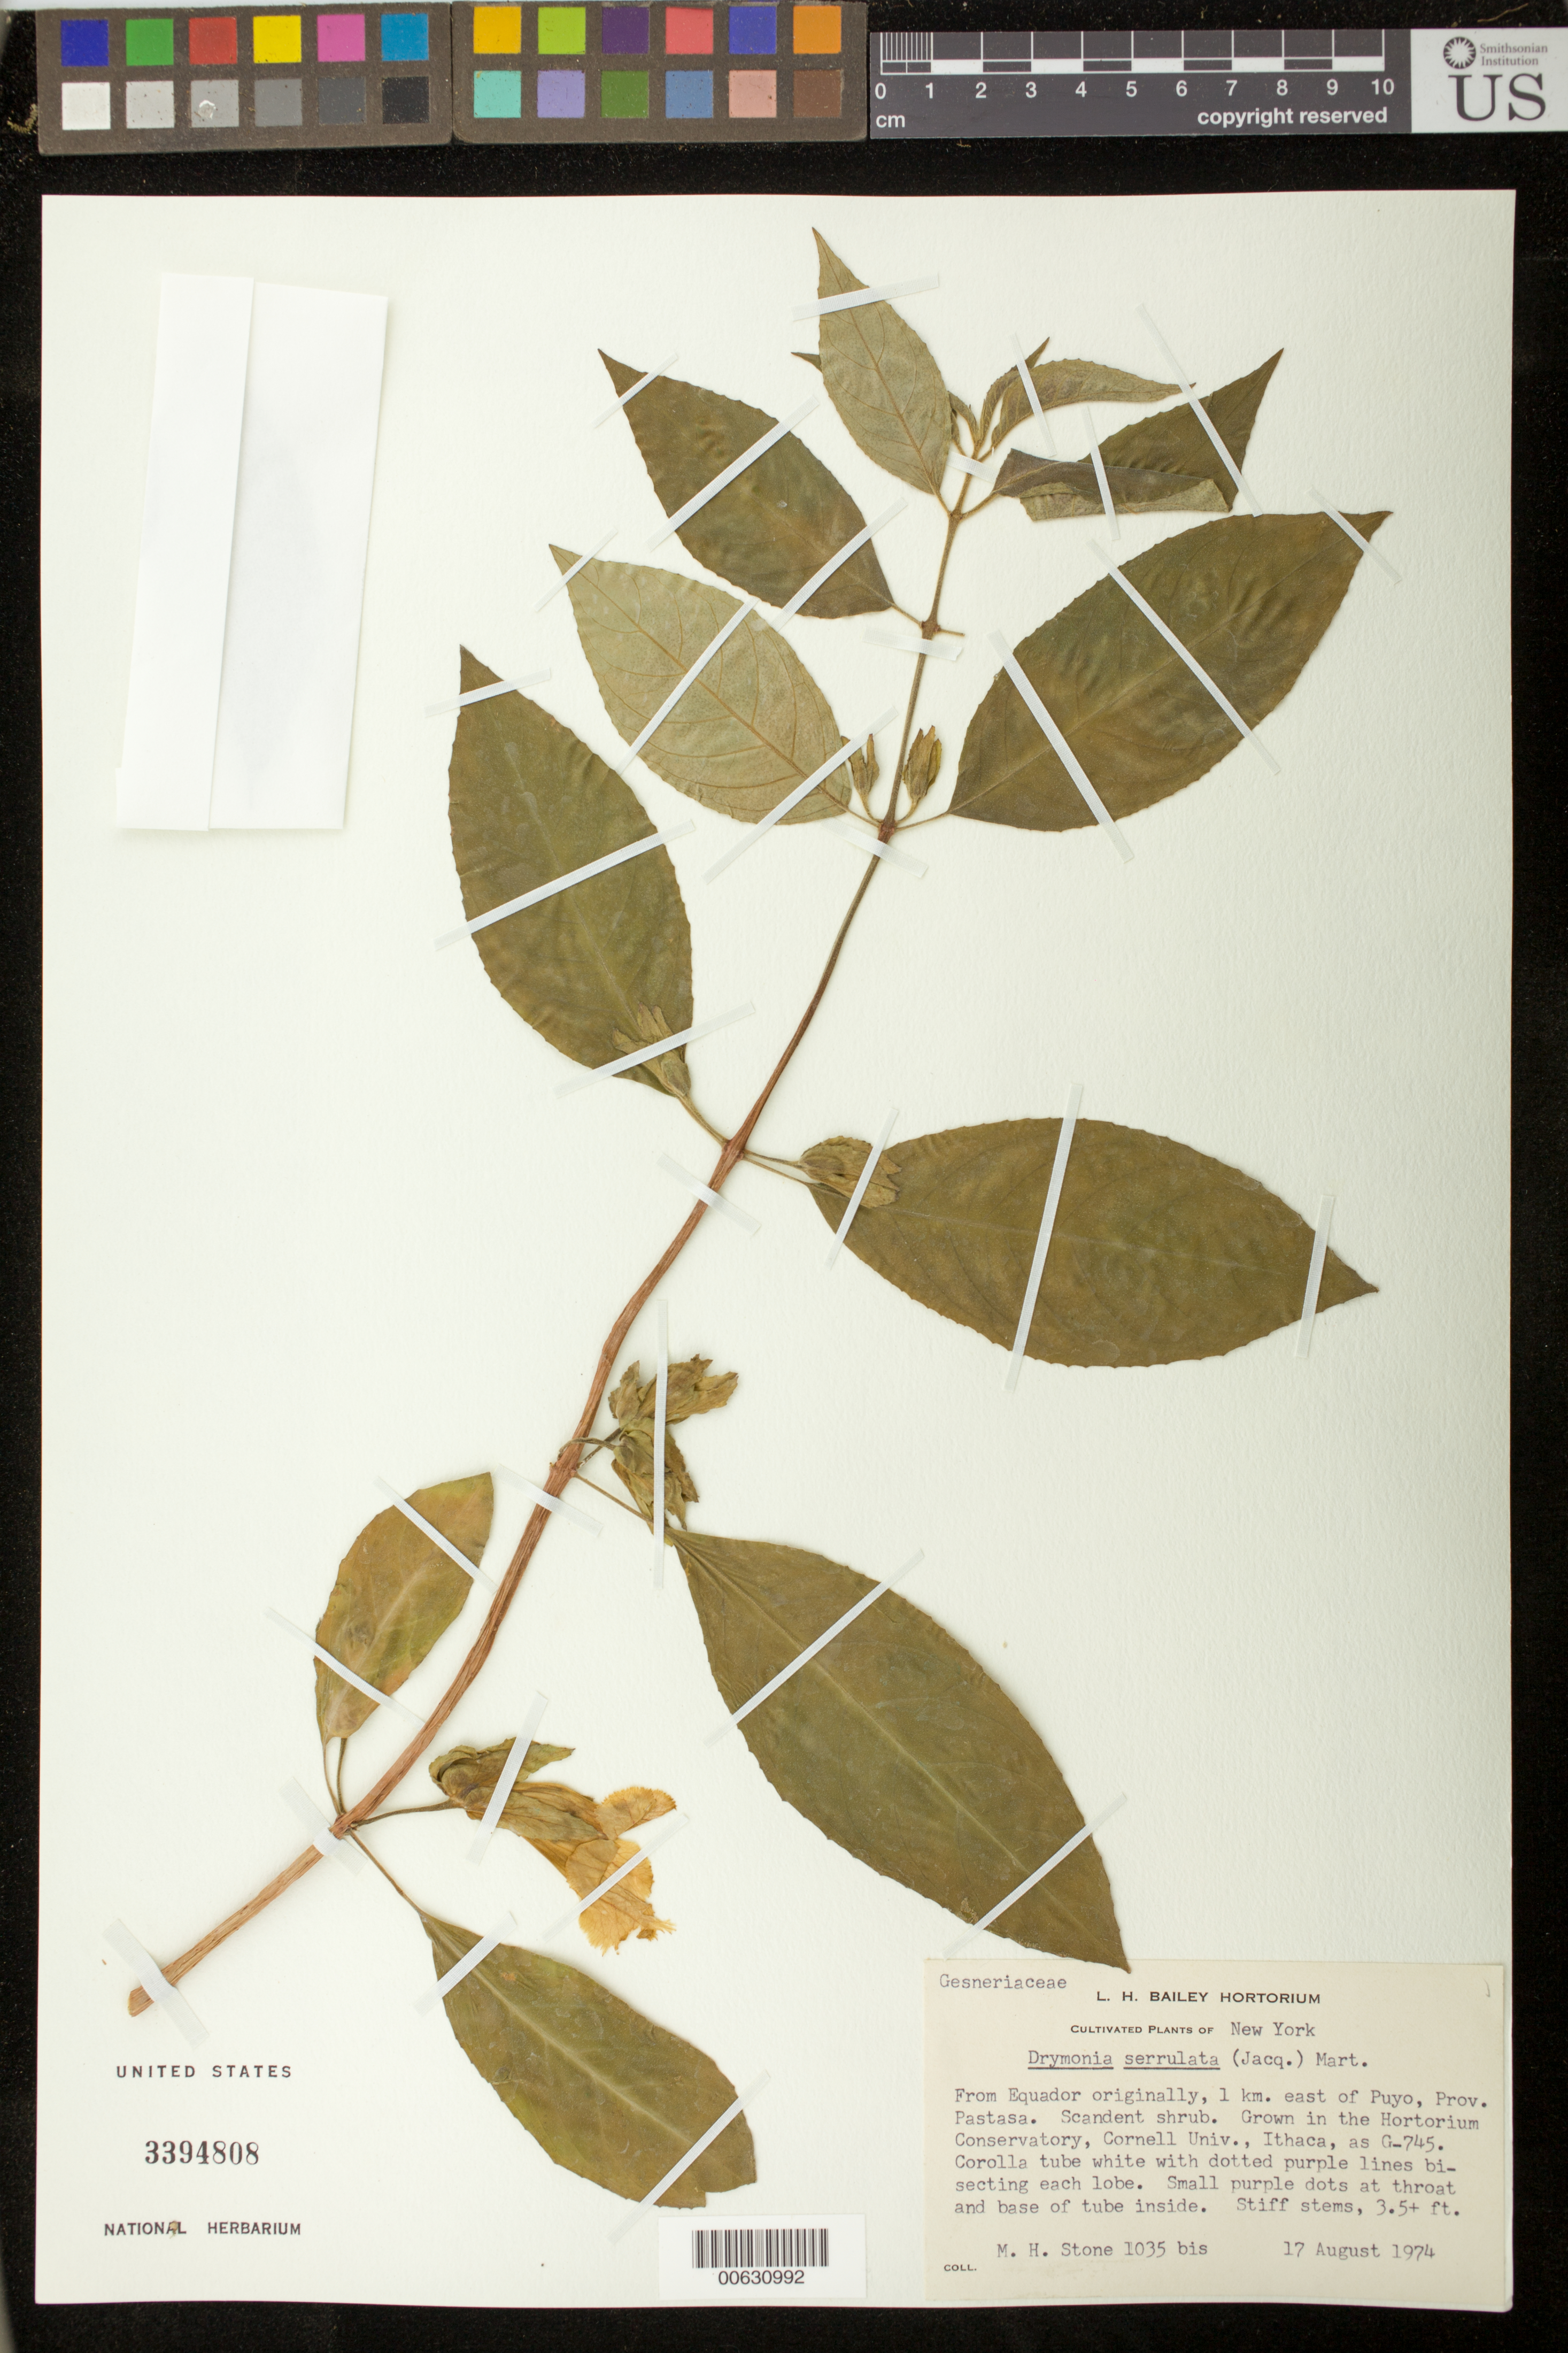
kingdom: Plantae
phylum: Tracheophyta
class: Magnoliopsida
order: Lamiales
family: Gesneriaceae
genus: Drymonia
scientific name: Drymonia serrulata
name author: (Jacq.) Mart.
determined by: Skog, Laurence E.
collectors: M. Stone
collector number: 1035 bis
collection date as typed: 17 Aug 1974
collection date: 1974-08-17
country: Ecuador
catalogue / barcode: US 3394808